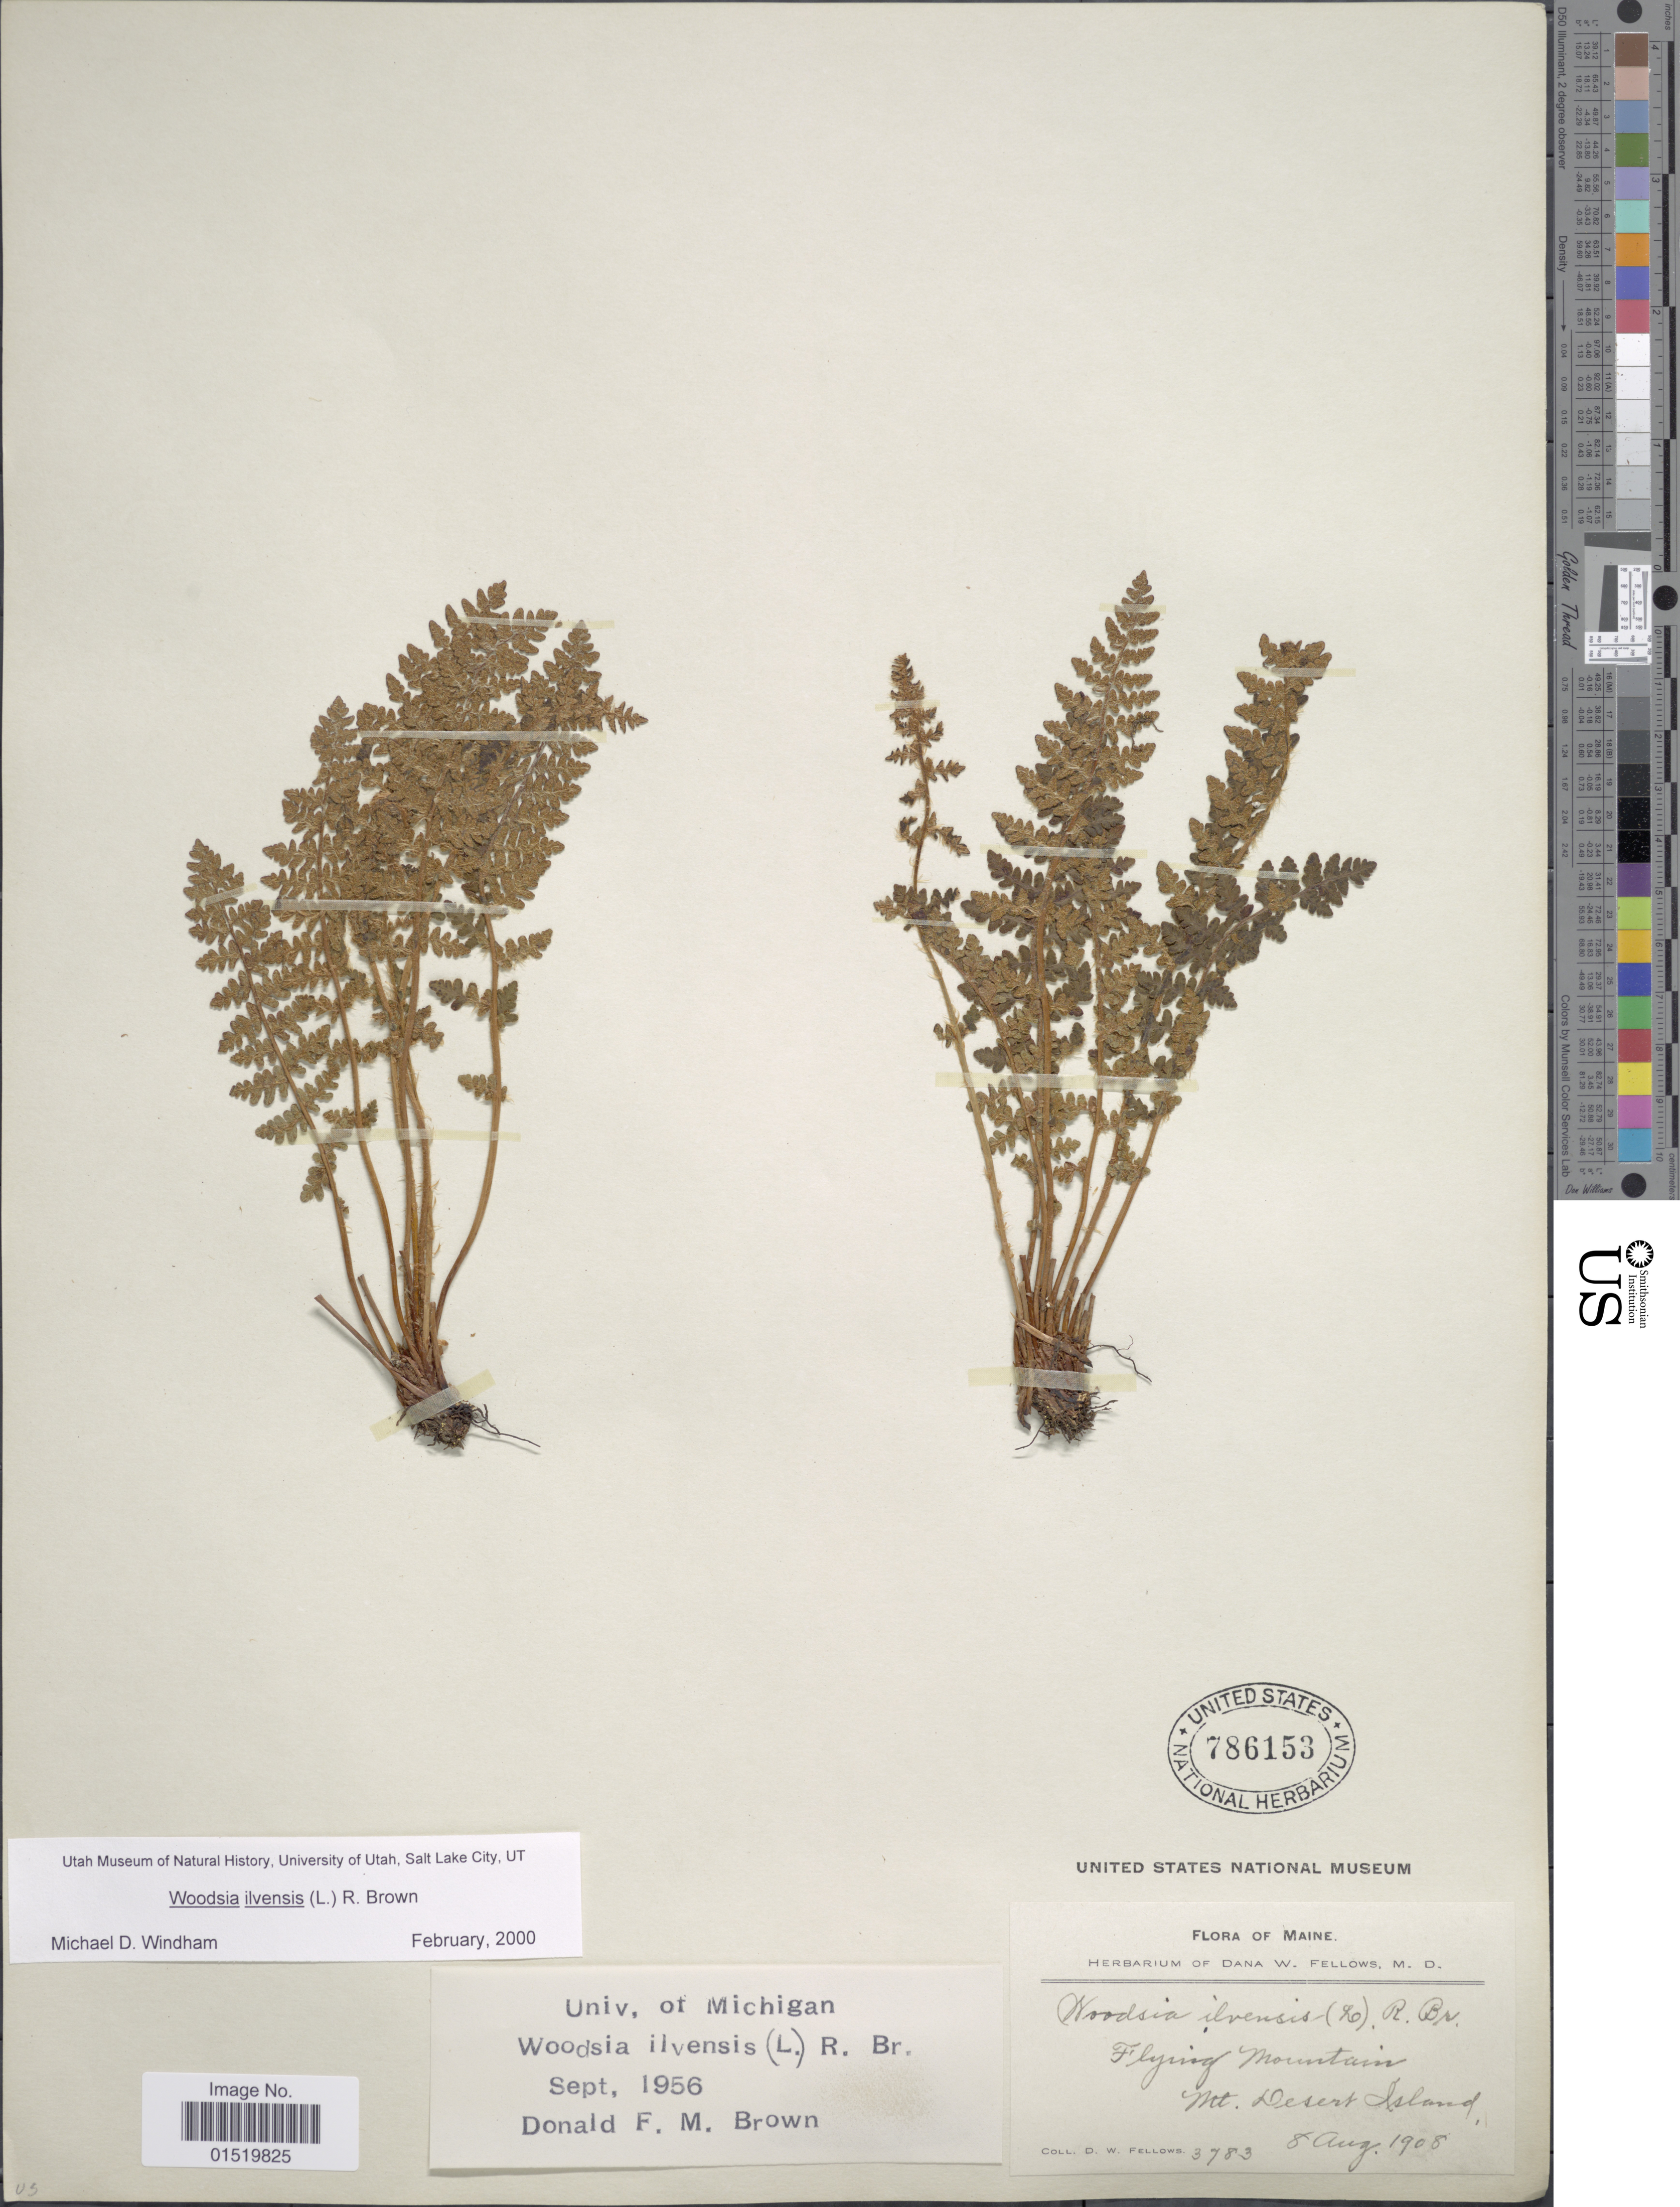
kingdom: Plantae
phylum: Tracheophyta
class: Polypodiopsida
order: Polypodiales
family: Woodsiaceae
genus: Woodsia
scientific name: Woodsia ilvensis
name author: (L.) R. Br.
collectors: D. W. Fellows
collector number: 3783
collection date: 1908-08-08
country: United States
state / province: Maine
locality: Flying Mountain Mt Desert Island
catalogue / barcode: US 786153